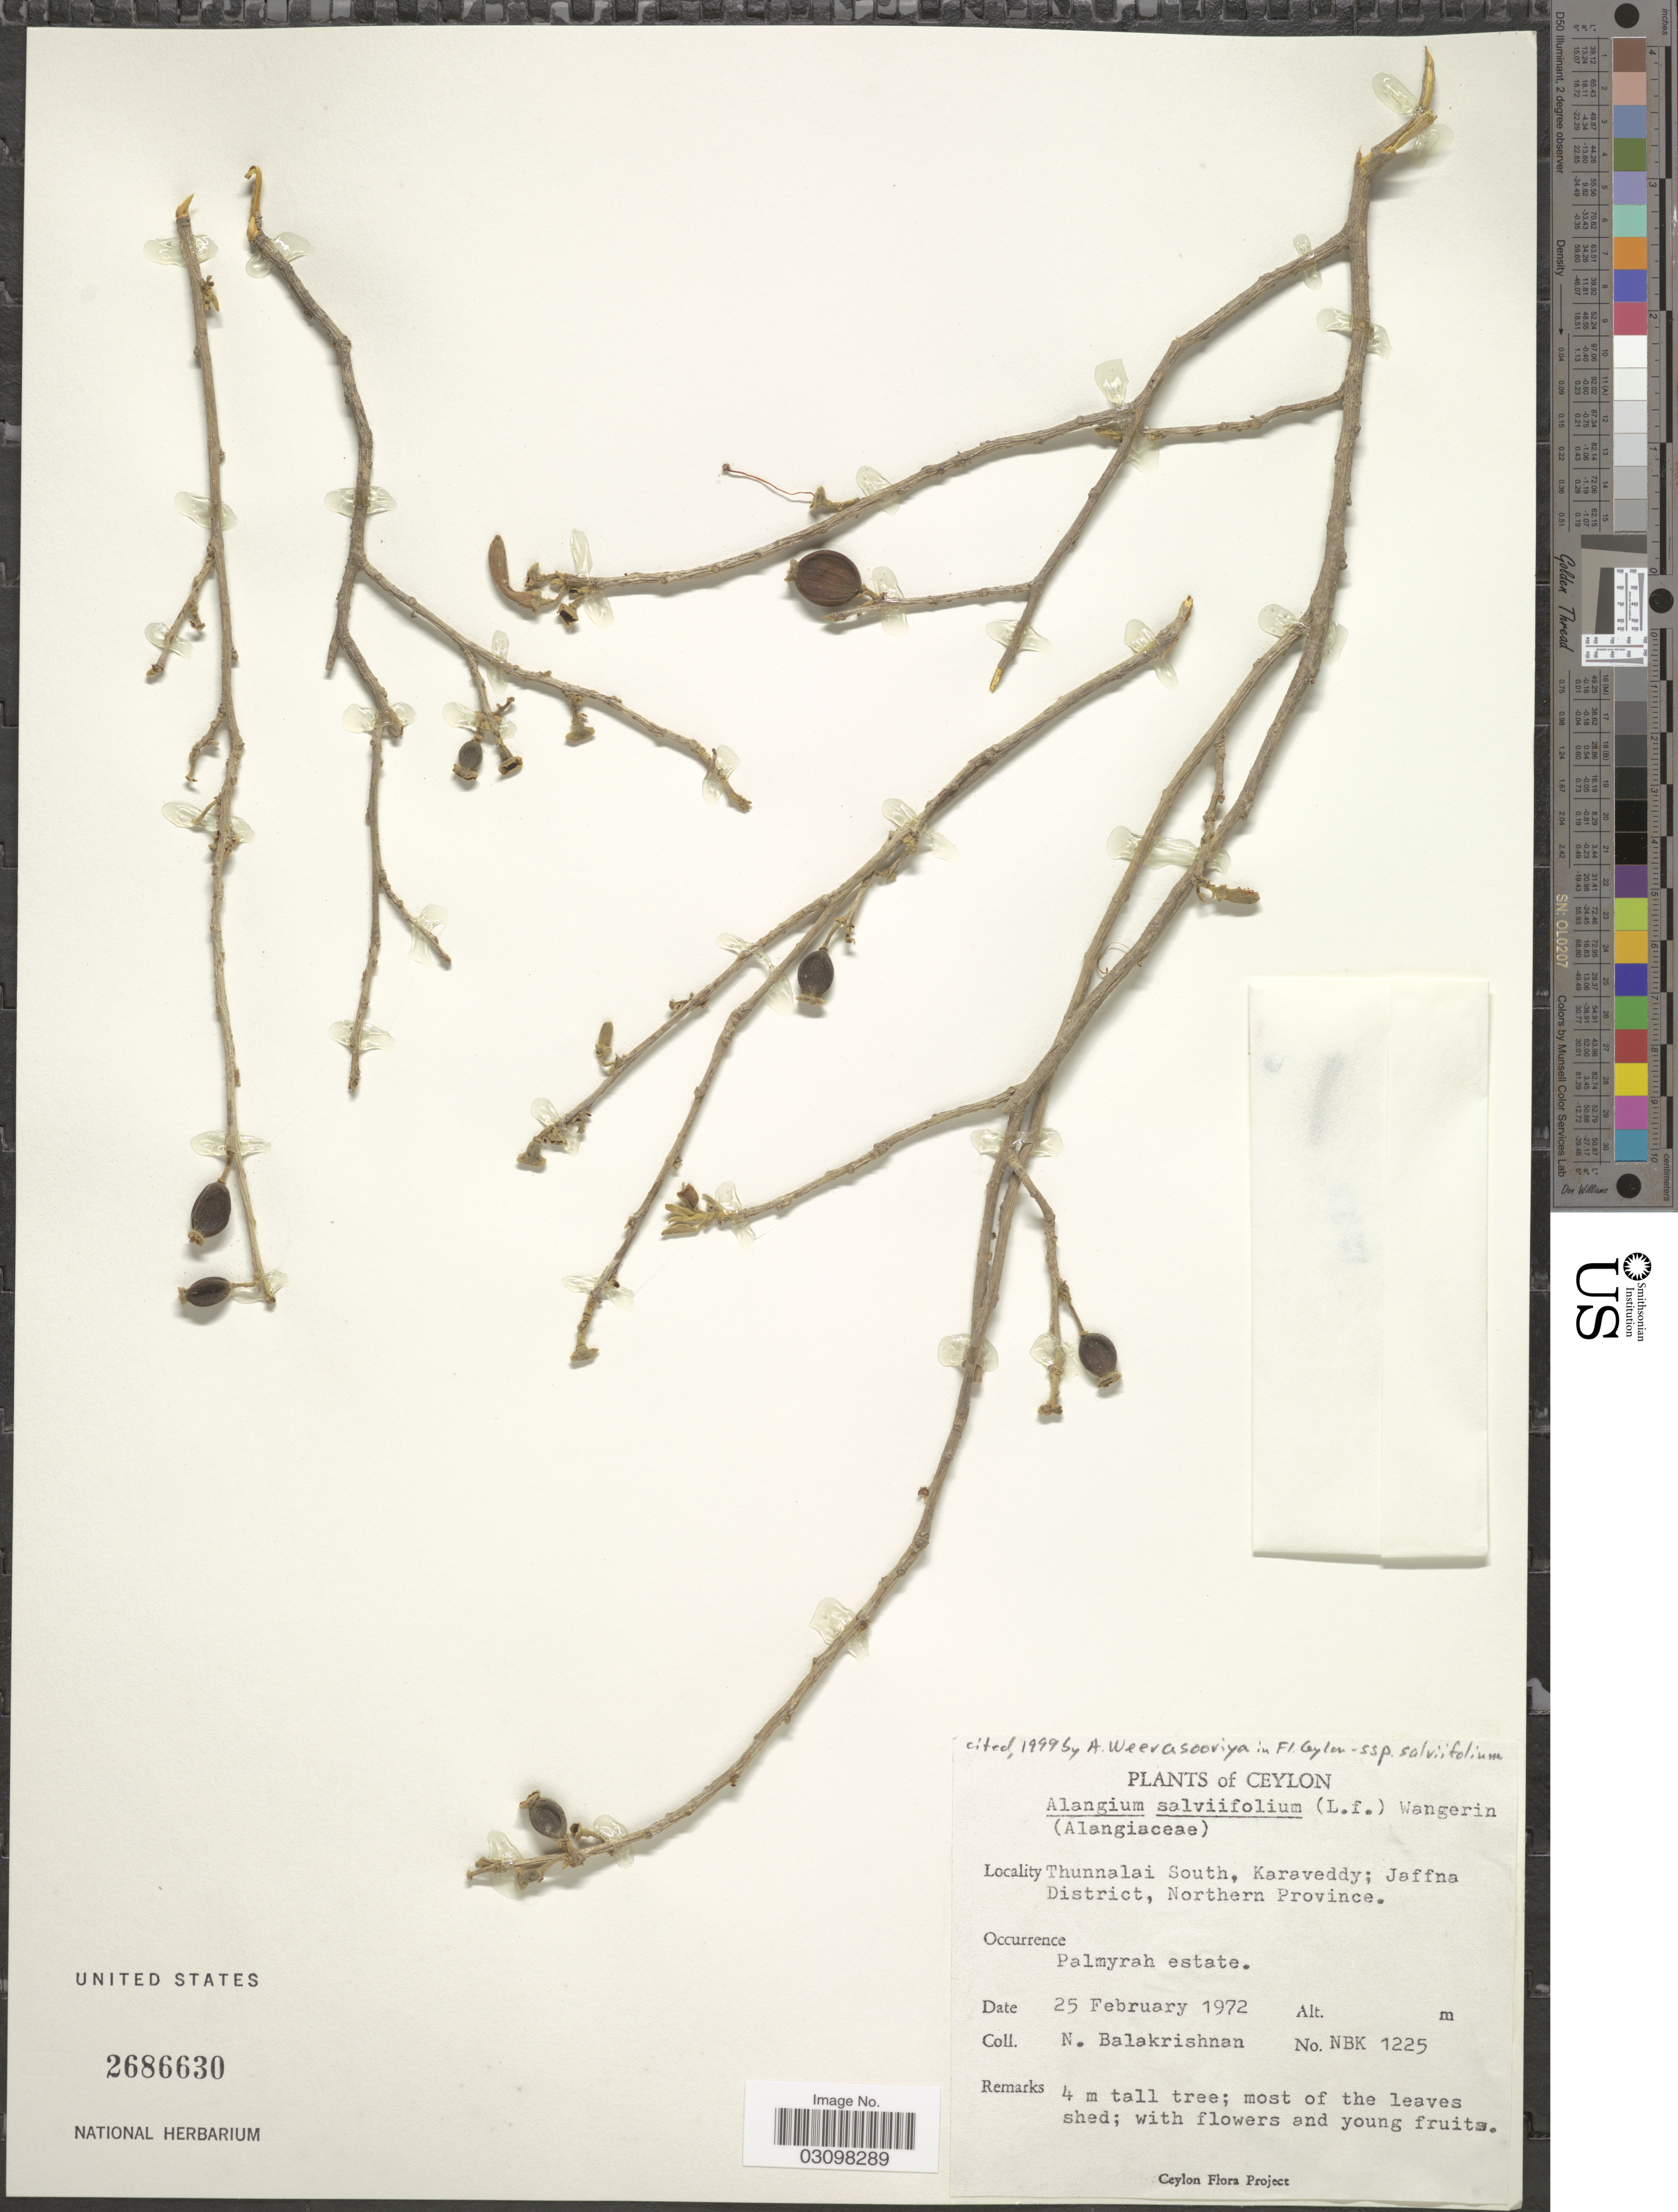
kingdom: Plantae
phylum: Tracheophyta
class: Magnoliopsida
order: Cornales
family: Cornaceae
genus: Alangium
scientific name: Alangium salviifolium subsp. salviifolium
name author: (L. f.) Wangerin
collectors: N. Balakrishnan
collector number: NBK 1225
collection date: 1972-02-25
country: Sri Lanka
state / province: Northern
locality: Ceylon. Thunnalai South, Karaveddy; Jaffna District. Palmyrah estate.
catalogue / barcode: US 2686630